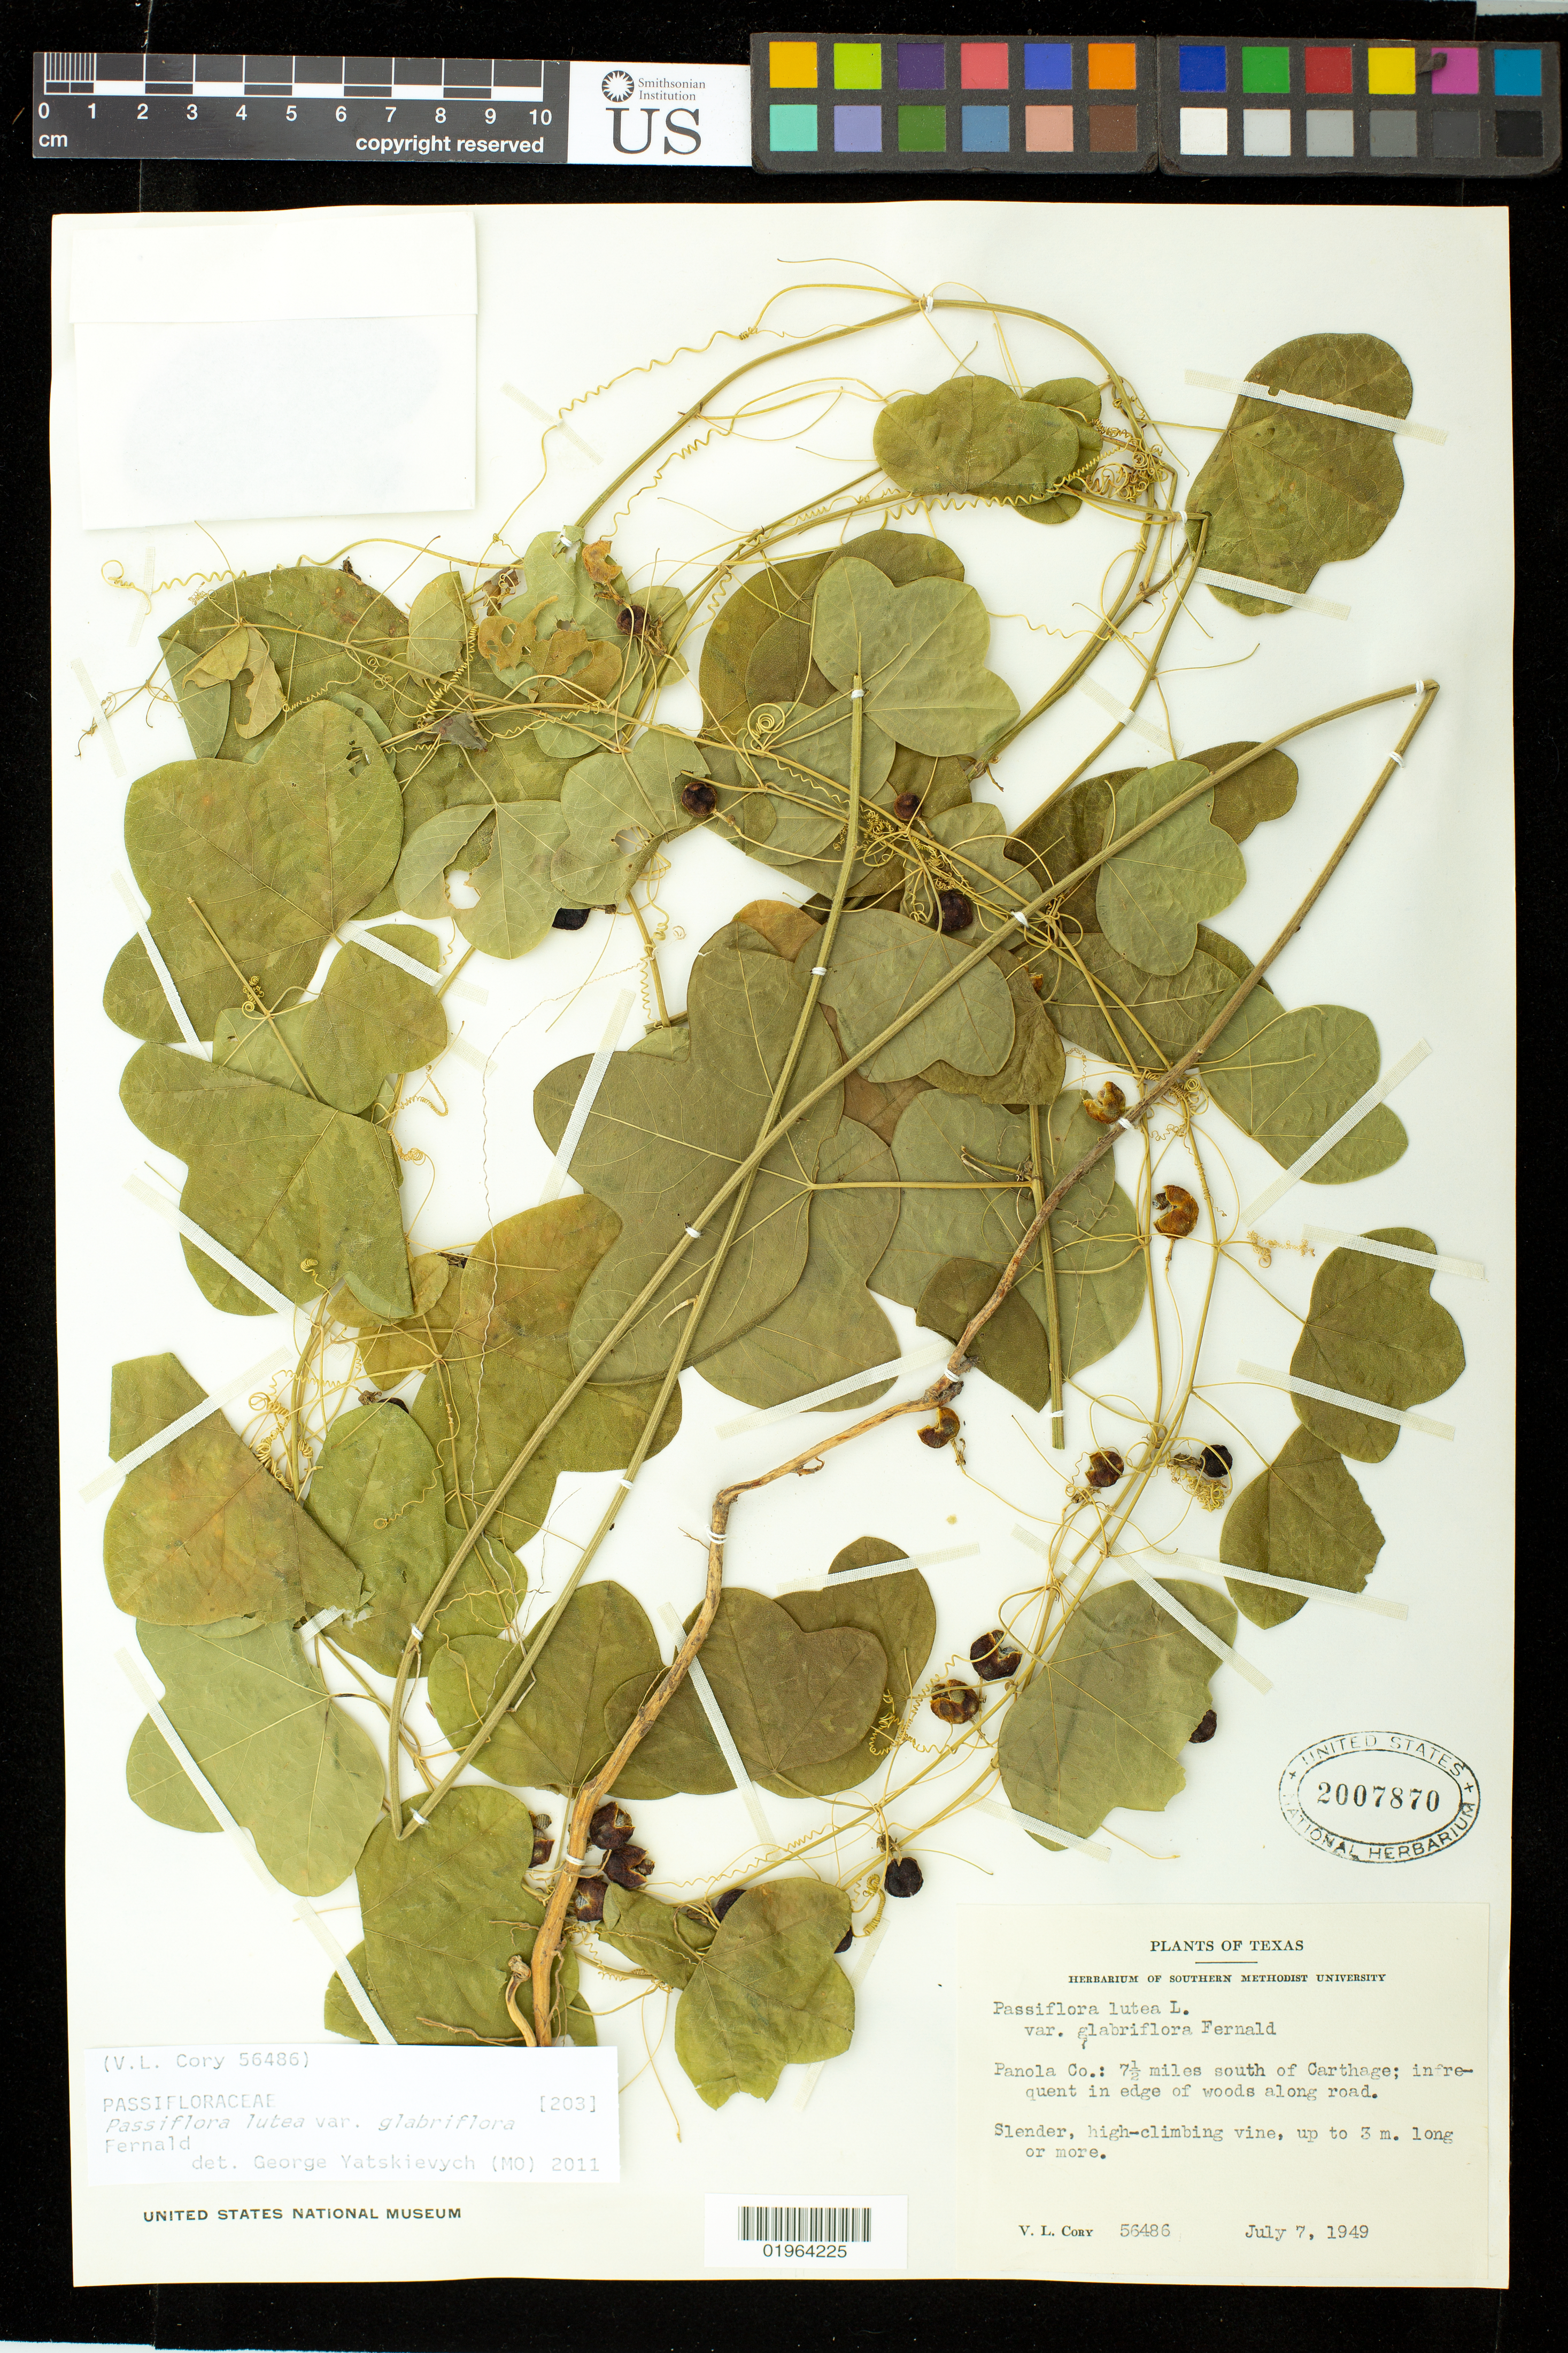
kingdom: Plantae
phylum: Tracheophyta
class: Magnoliopsida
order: Malpighiales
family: Passifloraceae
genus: Passiflora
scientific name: Passiflora lutea var. glabriflora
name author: Fernald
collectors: V. Cory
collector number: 56486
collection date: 1949-07-07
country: United States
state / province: Texas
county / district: Panola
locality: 7.5 mi. S of Carthage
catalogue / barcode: US 2007870